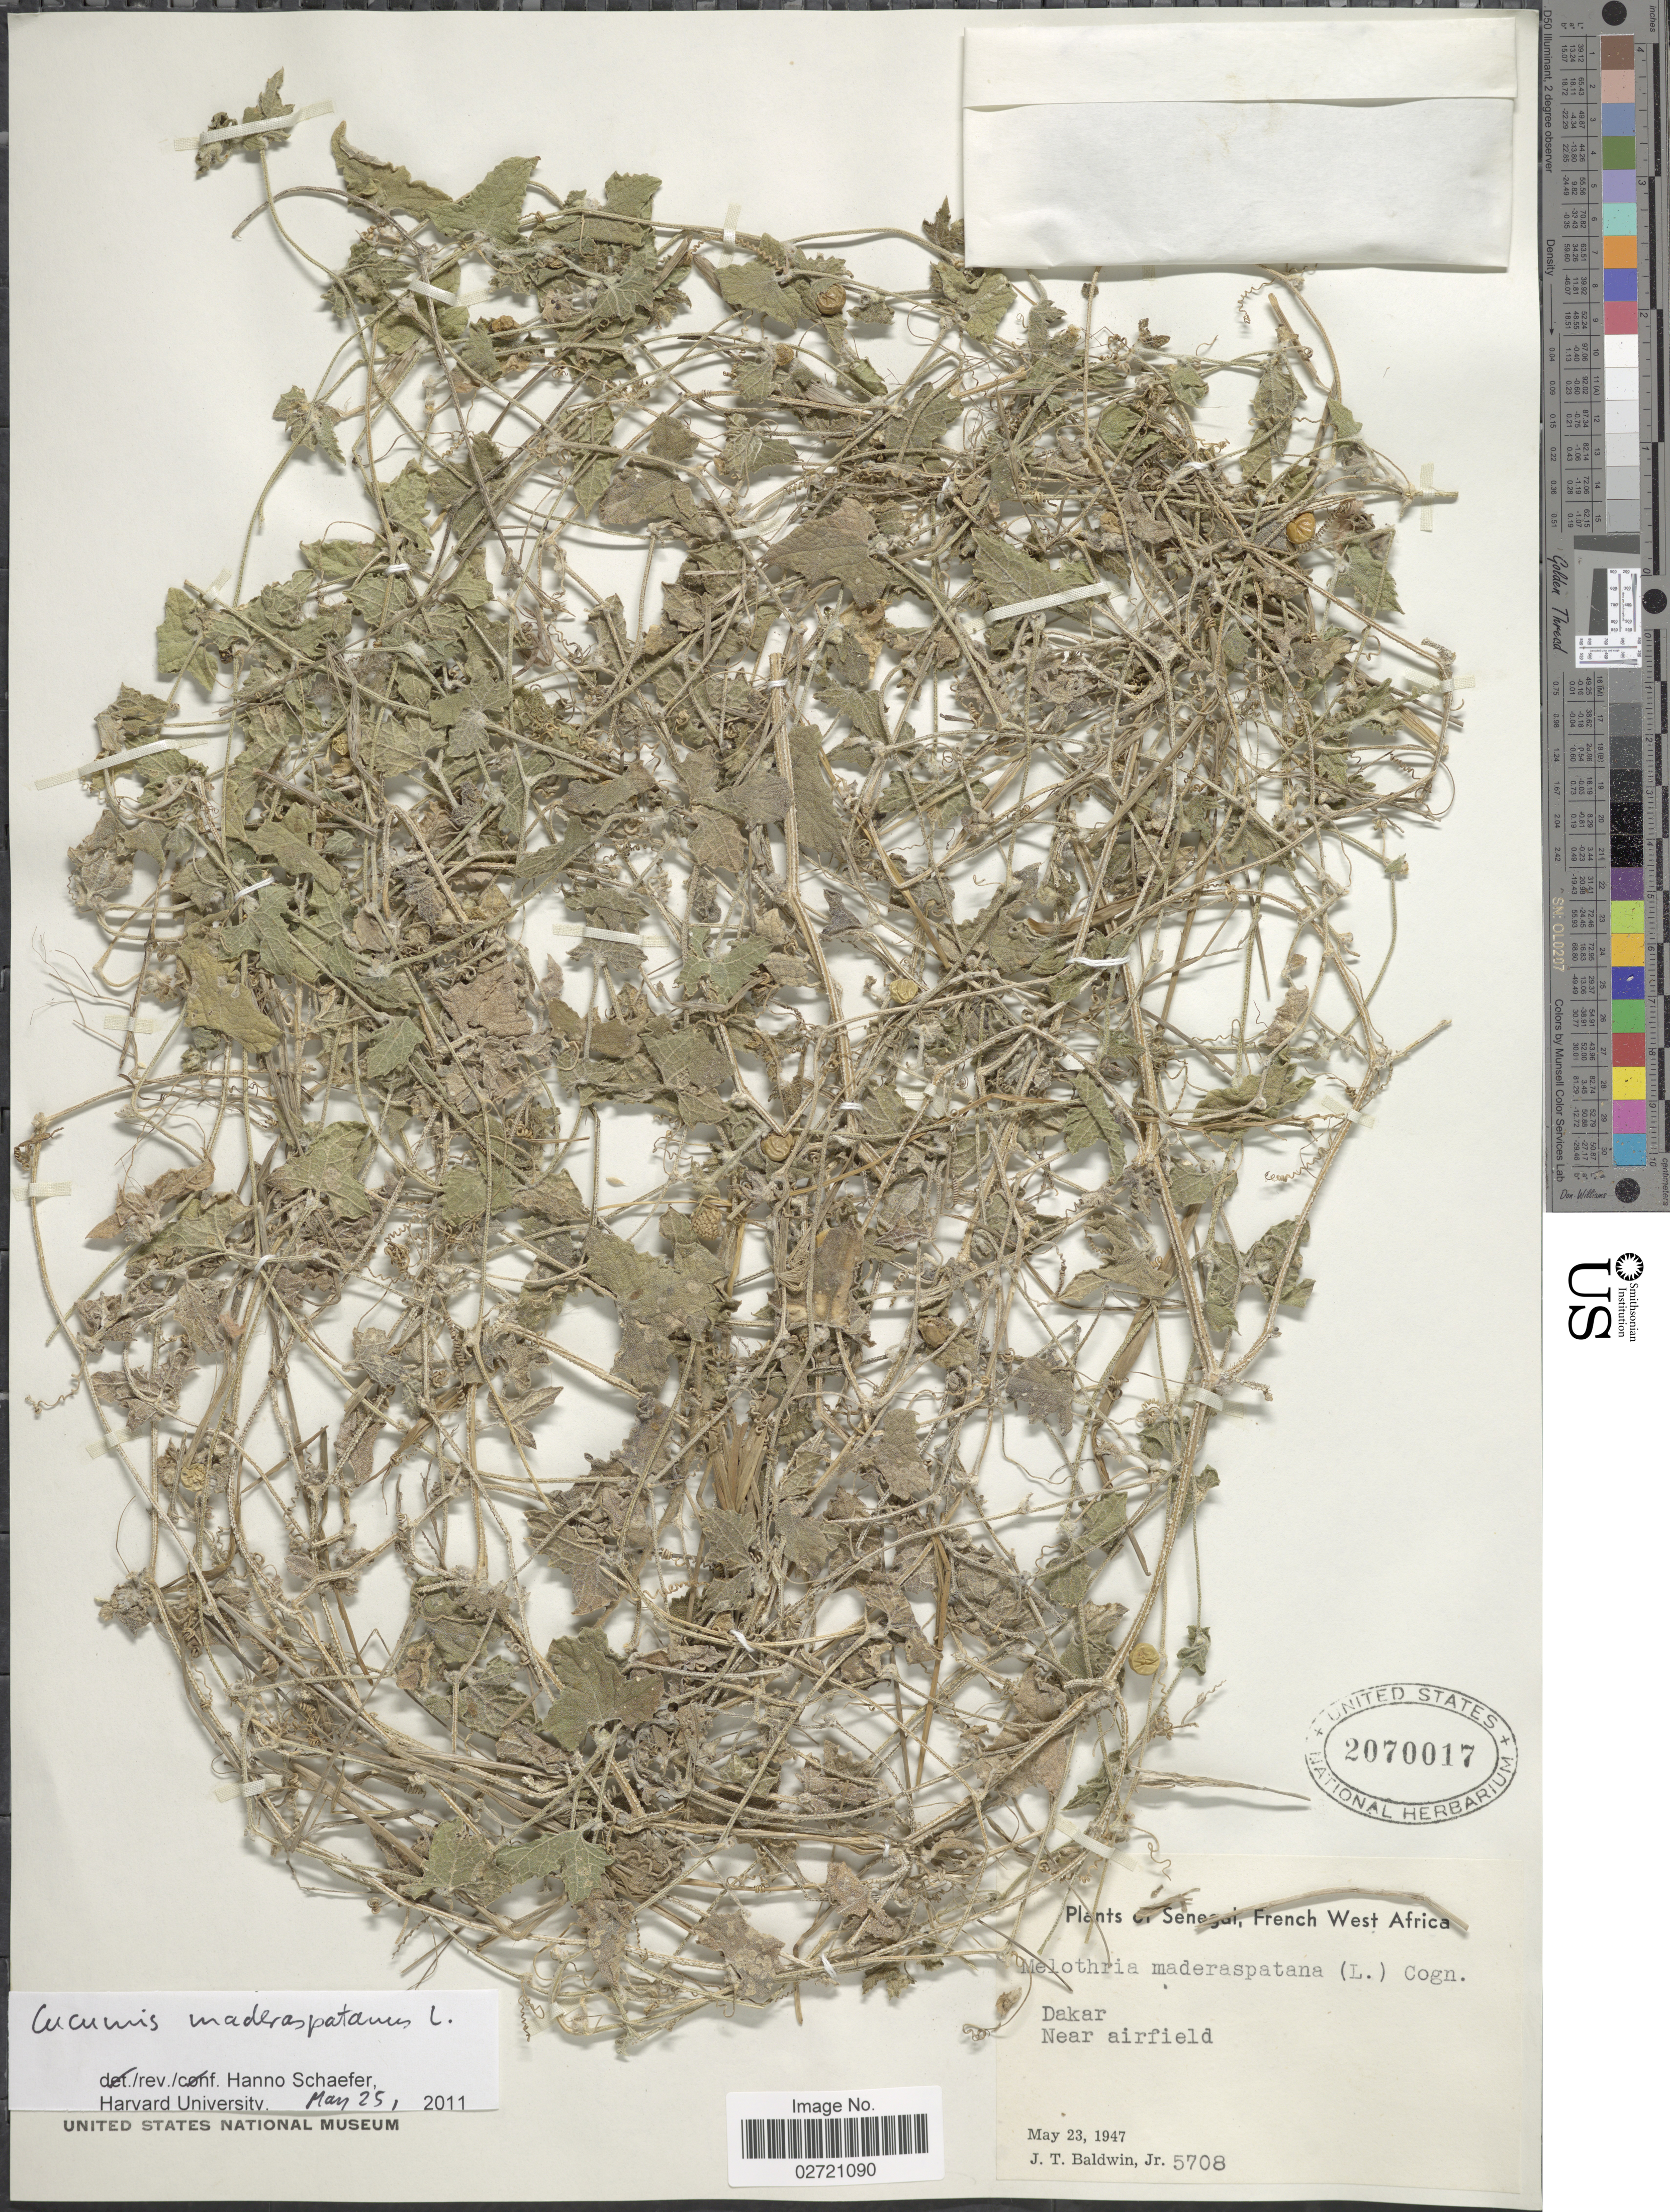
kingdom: Plantae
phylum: Tracheophyta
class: Magnoliopsida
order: Cucurbitales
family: Cucurbitaceae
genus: Cucumis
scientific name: Cucumis maderaspatanus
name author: L.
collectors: J. T. Baldwin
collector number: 5708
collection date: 1947-05-23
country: Senegal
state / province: Dakar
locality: French West Africa. Dakar Near airfield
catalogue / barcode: US 2070017